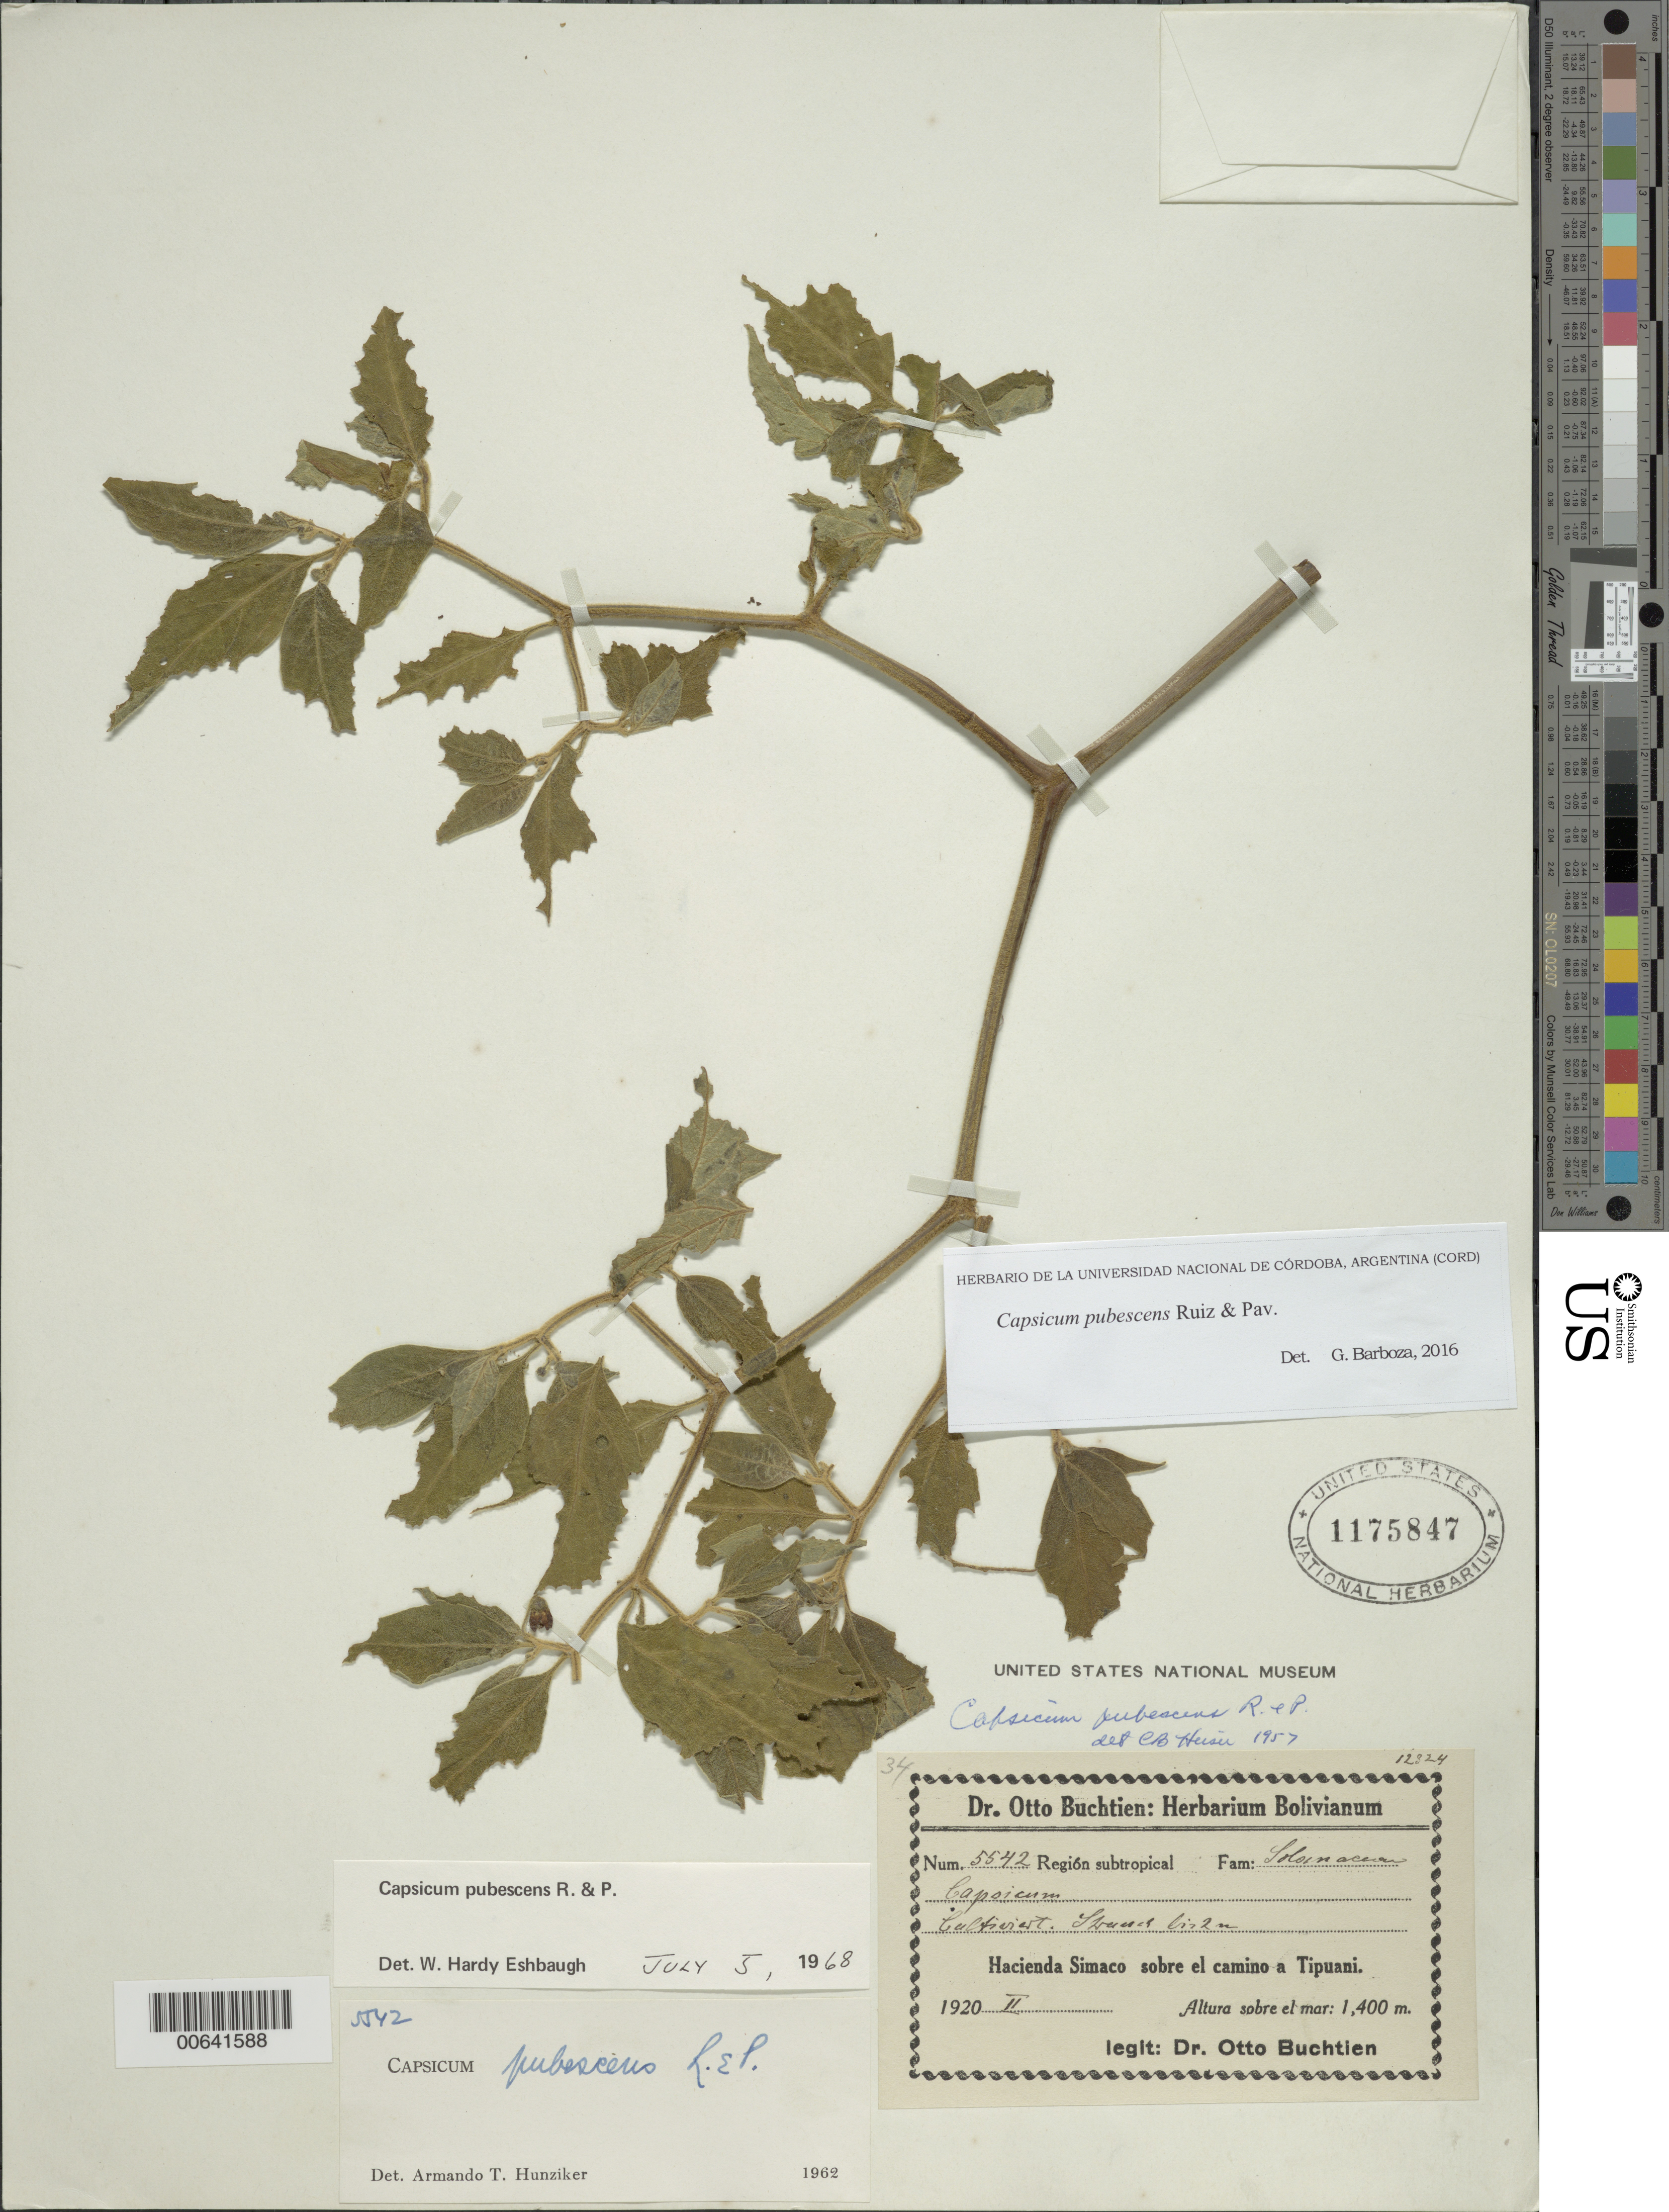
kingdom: Plantae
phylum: Tracheophyta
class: Magnoliopsida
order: Solanales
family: Solanaceae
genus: Capsicum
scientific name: Capsicum pubescens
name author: Ruiz & Pav.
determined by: Eshbaugh, W. H.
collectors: O. Buchtien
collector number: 5542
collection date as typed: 01 Feb 1920 or 02 Jan 1920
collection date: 1920-01-02 or 1920-02-01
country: Bolivia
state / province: La Paz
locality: Hacienda Simaco sobre El Camino a Tipuani.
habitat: Región Subtropical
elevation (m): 1400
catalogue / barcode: US 1175847